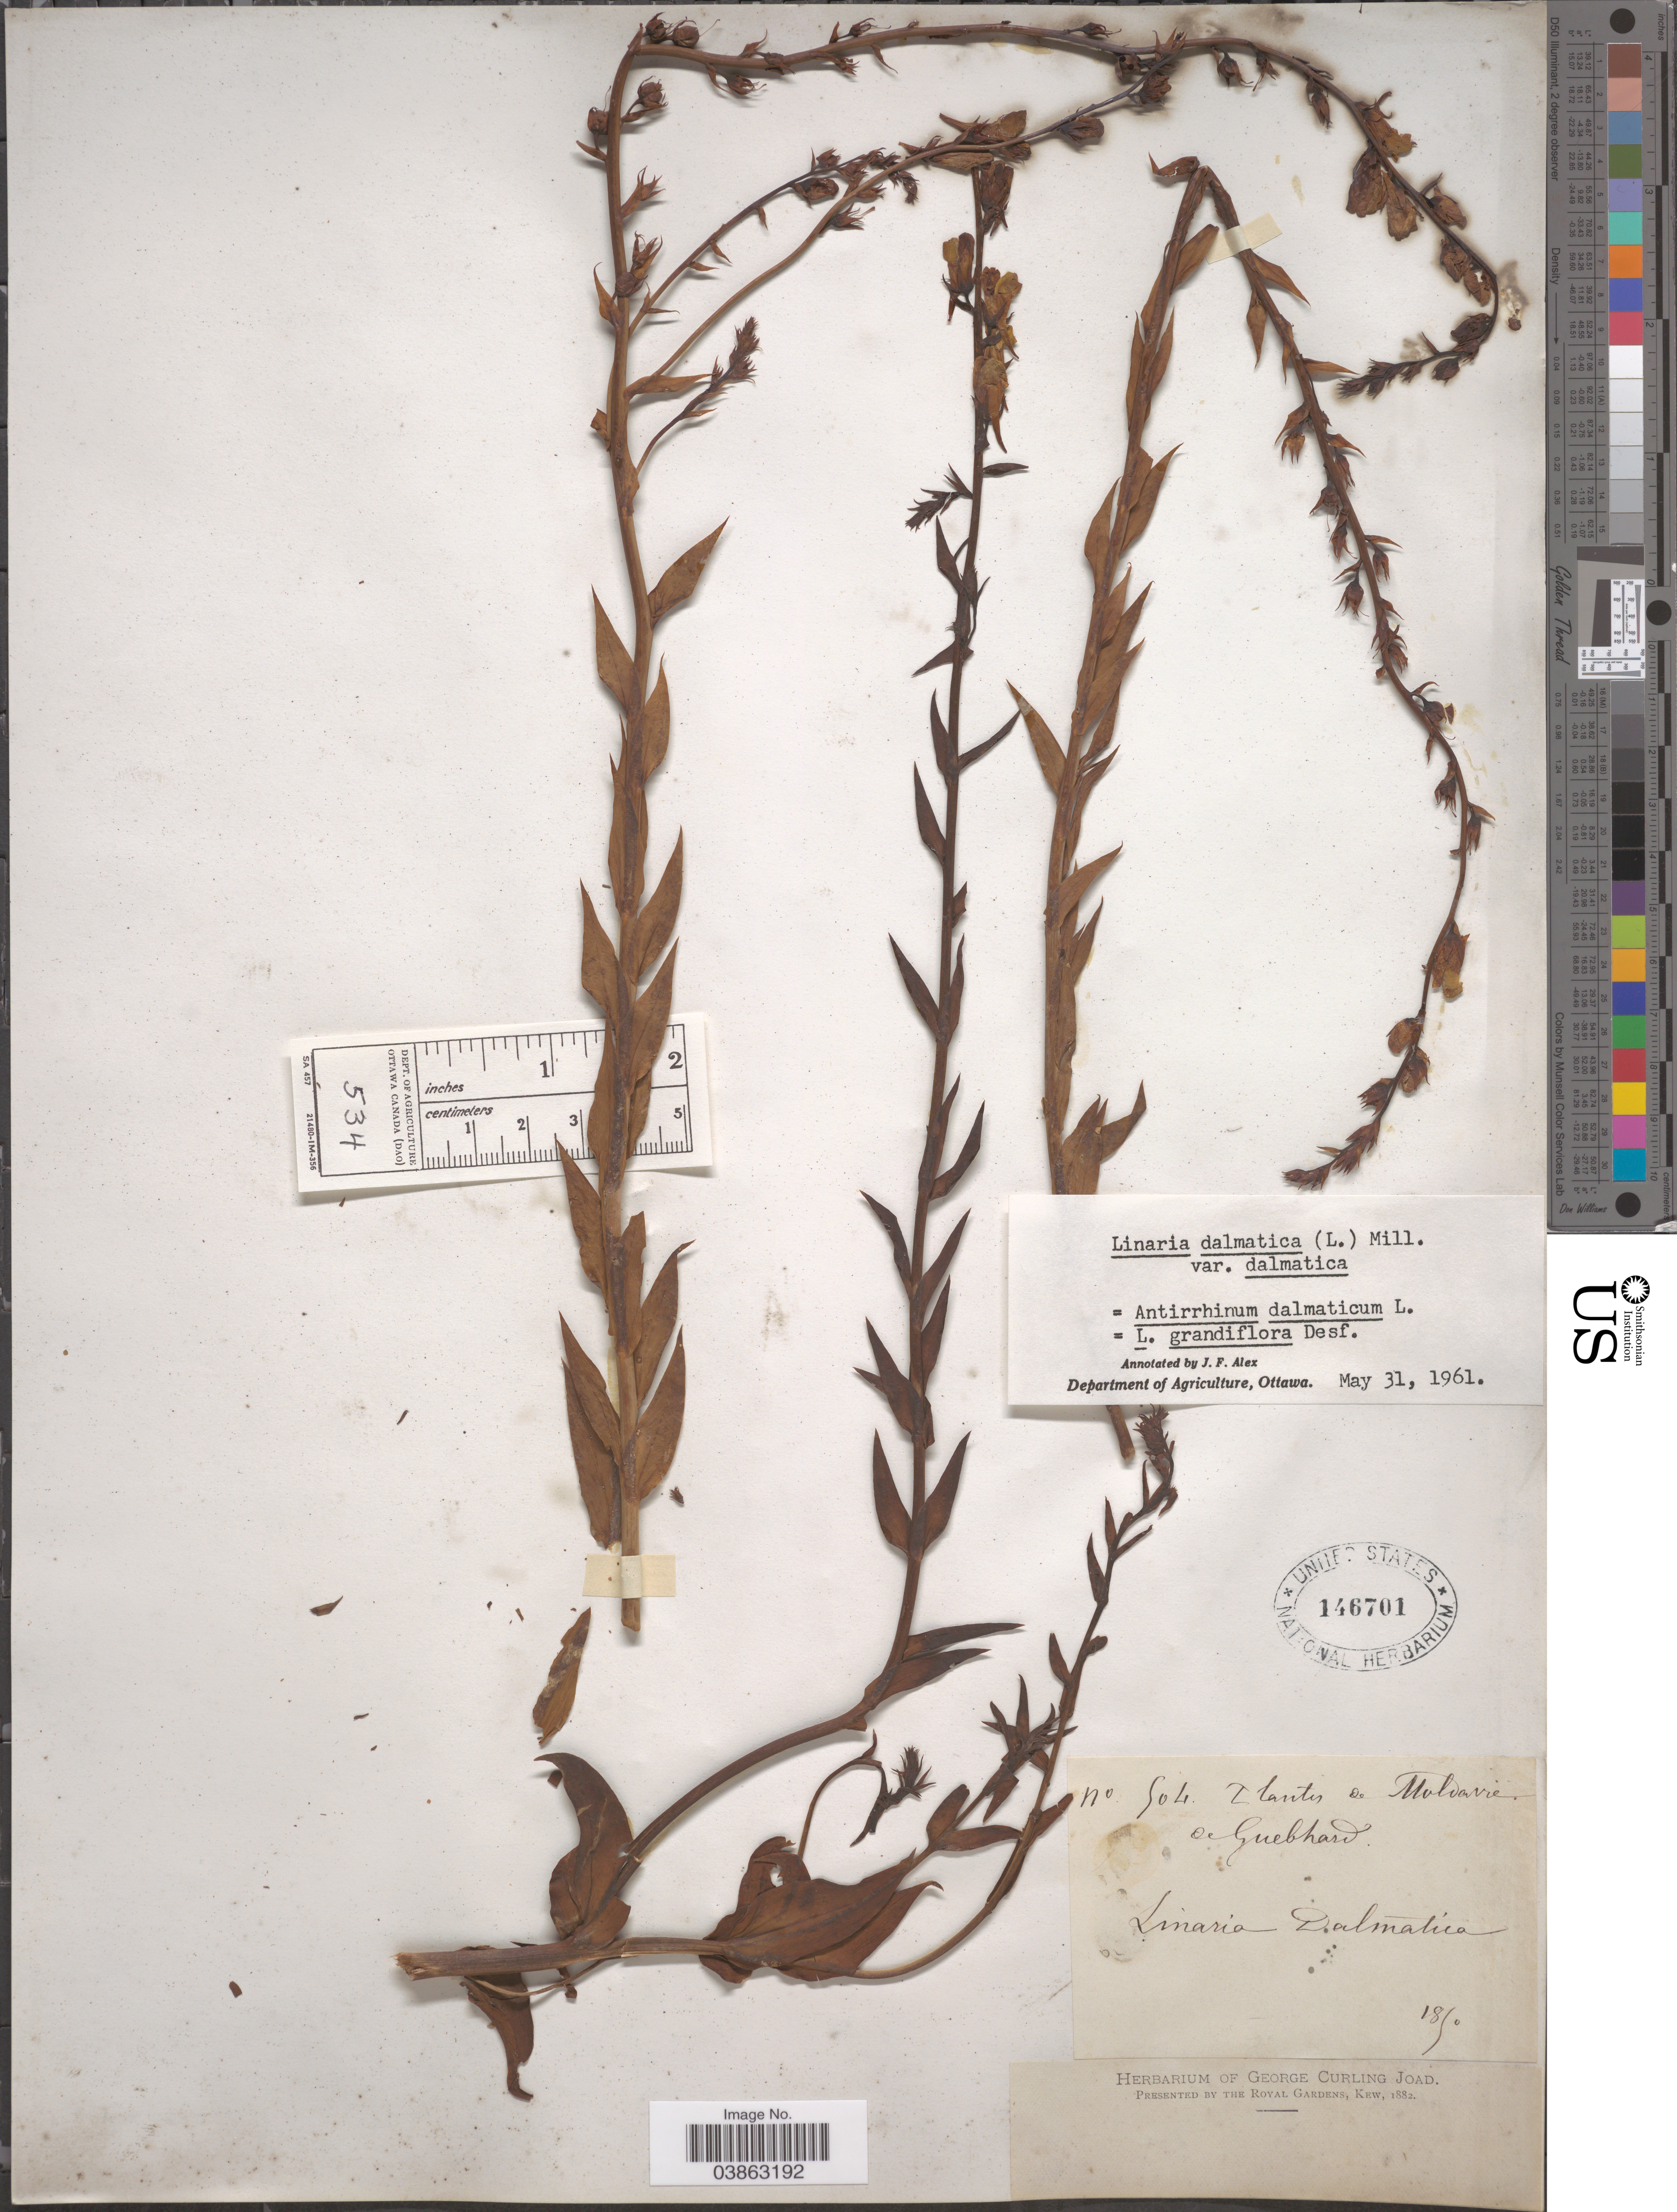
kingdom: Plantae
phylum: Tracheophyta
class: Magnoliopsida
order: Lamiales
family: Plantaginaceae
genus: Linaria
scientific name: Linaria dalmatica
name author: (L.) Mill.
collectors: ex herb. George Curling Joad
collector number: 904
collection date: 1890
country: Moldova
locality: De Guebhard. Linaria Dalmatica.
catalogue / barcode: US 146701